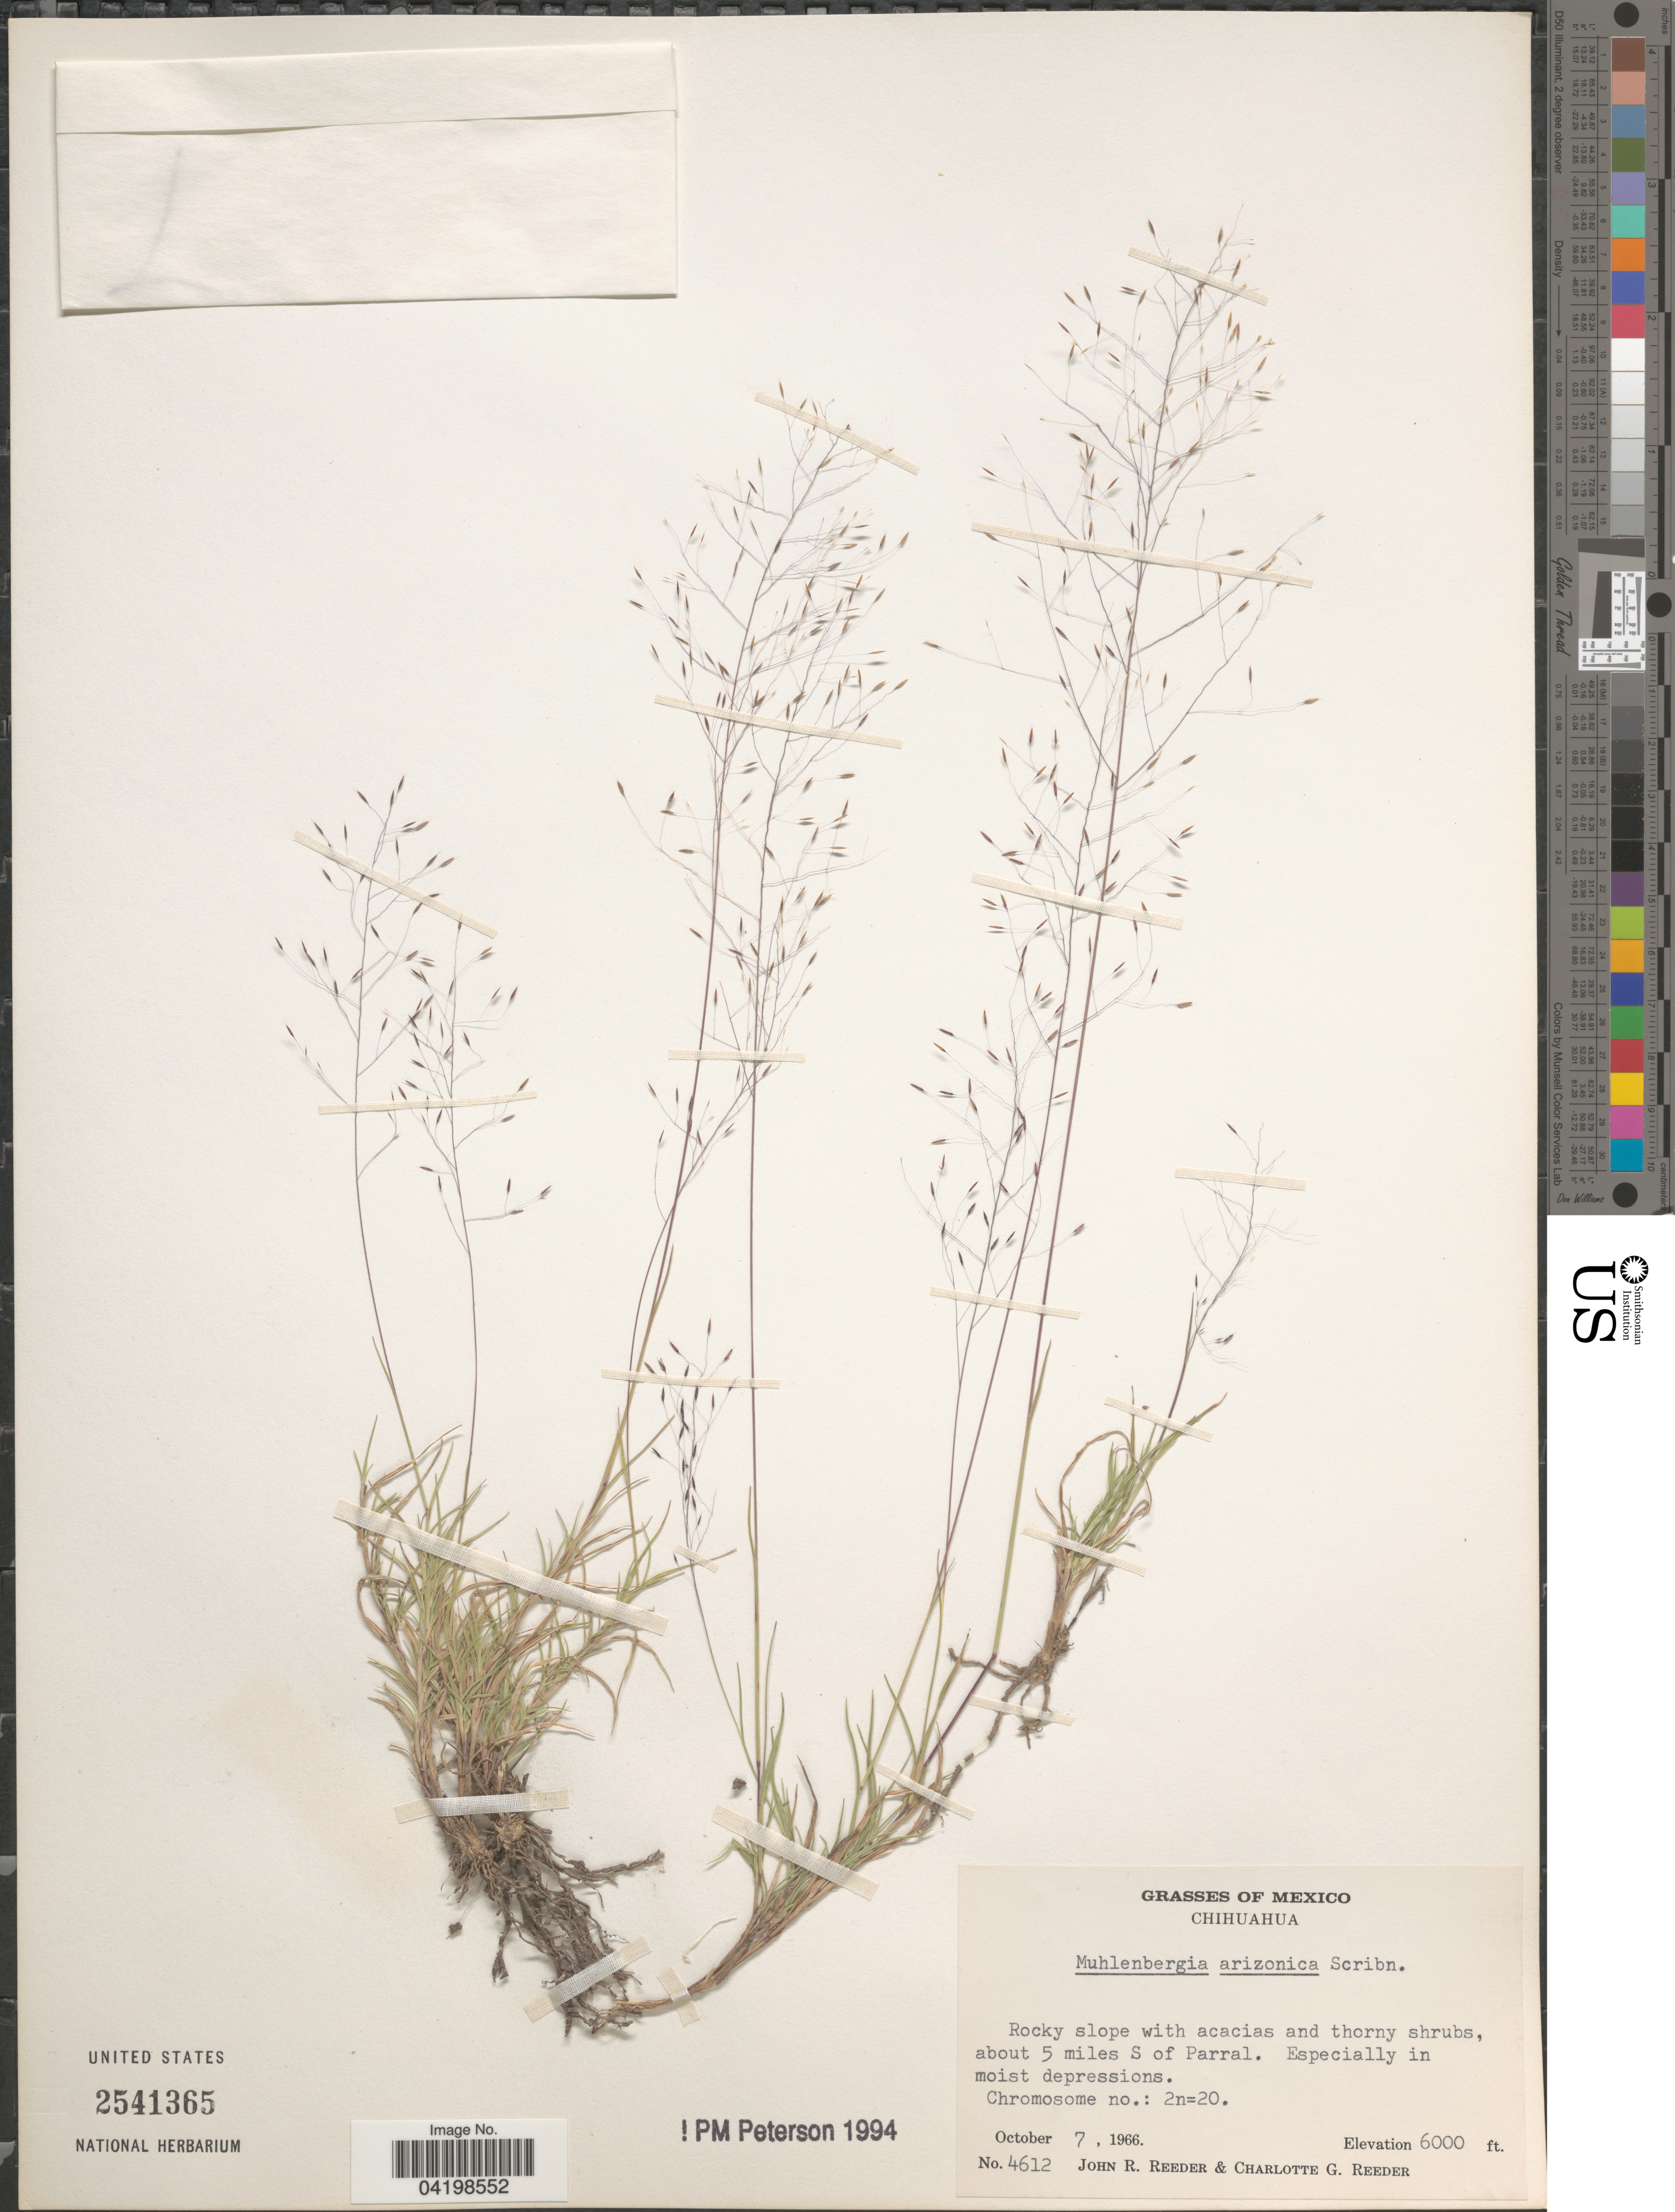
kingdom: Plantae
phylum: Tracheophyta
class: Liliopsida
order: Poales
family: Poaceae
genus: Muhlenbergia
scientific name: Muhlenbergia arizonica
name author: Scribn.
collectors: J. R. Reeder & C. G. Reeder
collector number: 4612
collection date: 1966-10-07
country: Mexico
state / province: Chihuahua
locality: About 5 miles S of Parral.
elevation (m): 1829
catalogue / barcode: US 2541365